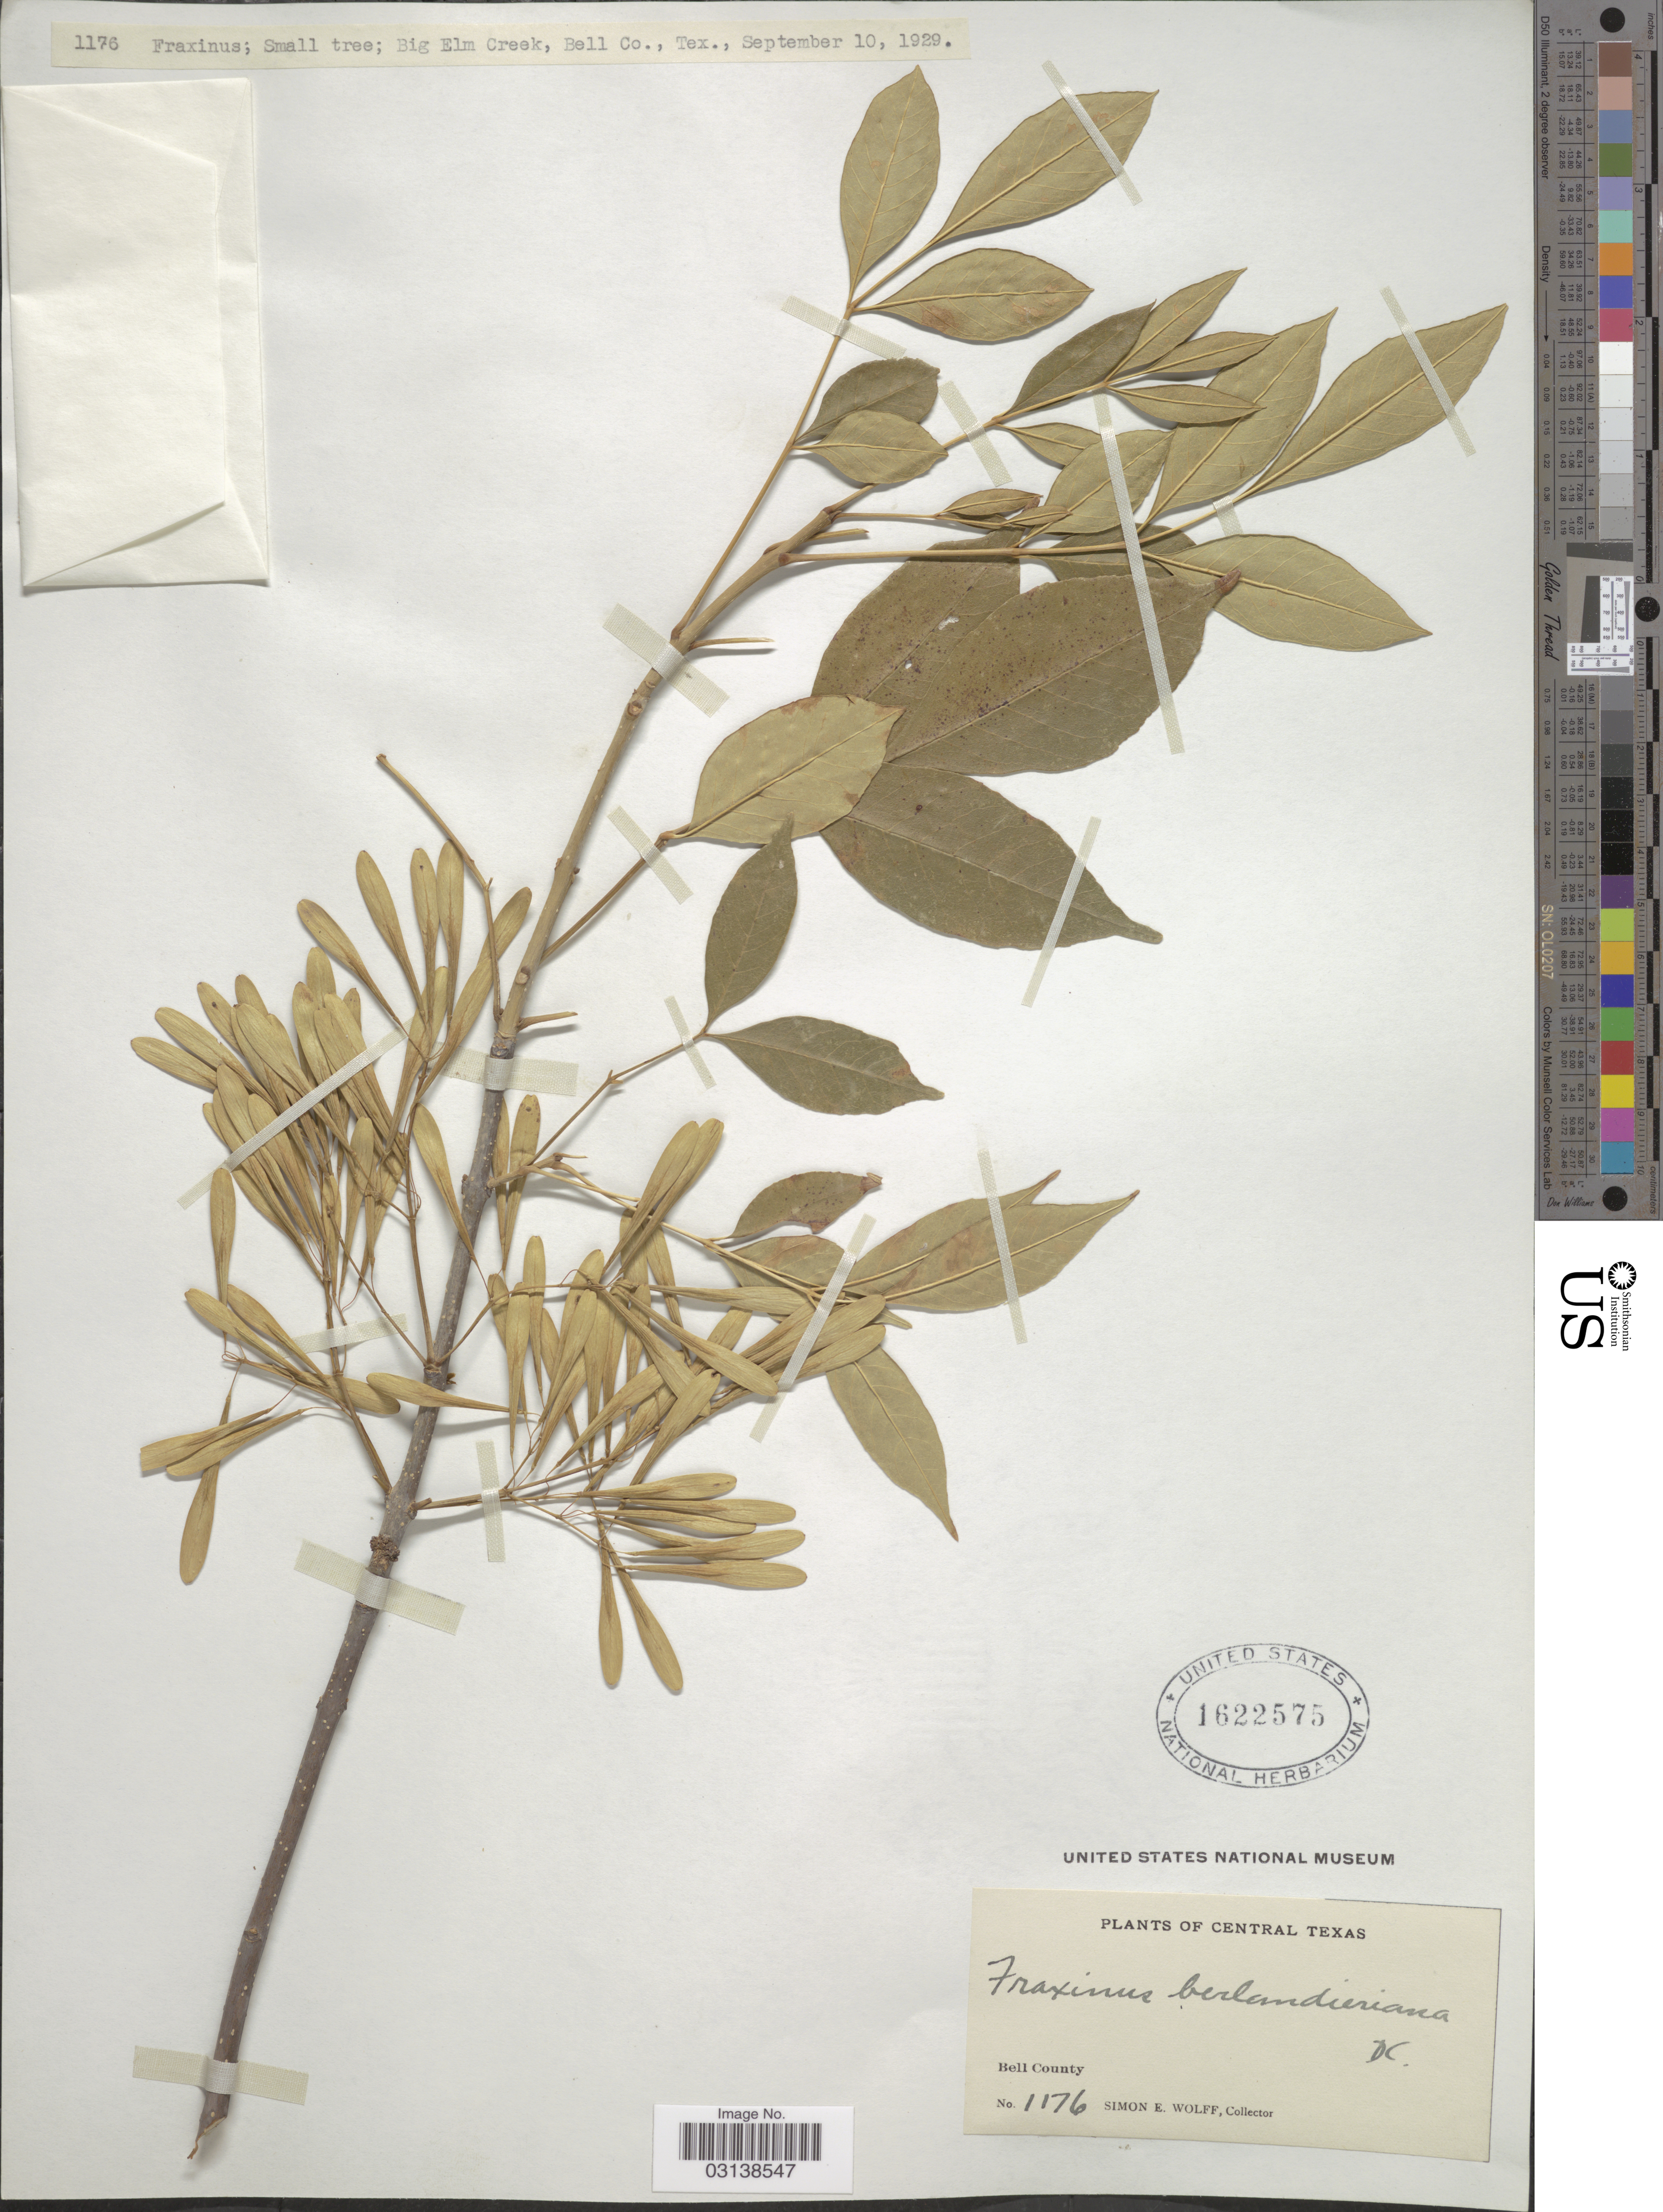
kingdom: Plantae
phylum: Tracheophyta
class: Magnoliopsida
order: Lamiales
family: Oleaceae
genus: Fraxinus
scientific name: Fraxinus berlandieriana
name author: A. DC.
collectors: S. E. Wolff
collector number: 1176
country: United States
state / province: Texas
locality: Central Texas, Bell County.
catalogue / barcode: US 1622575